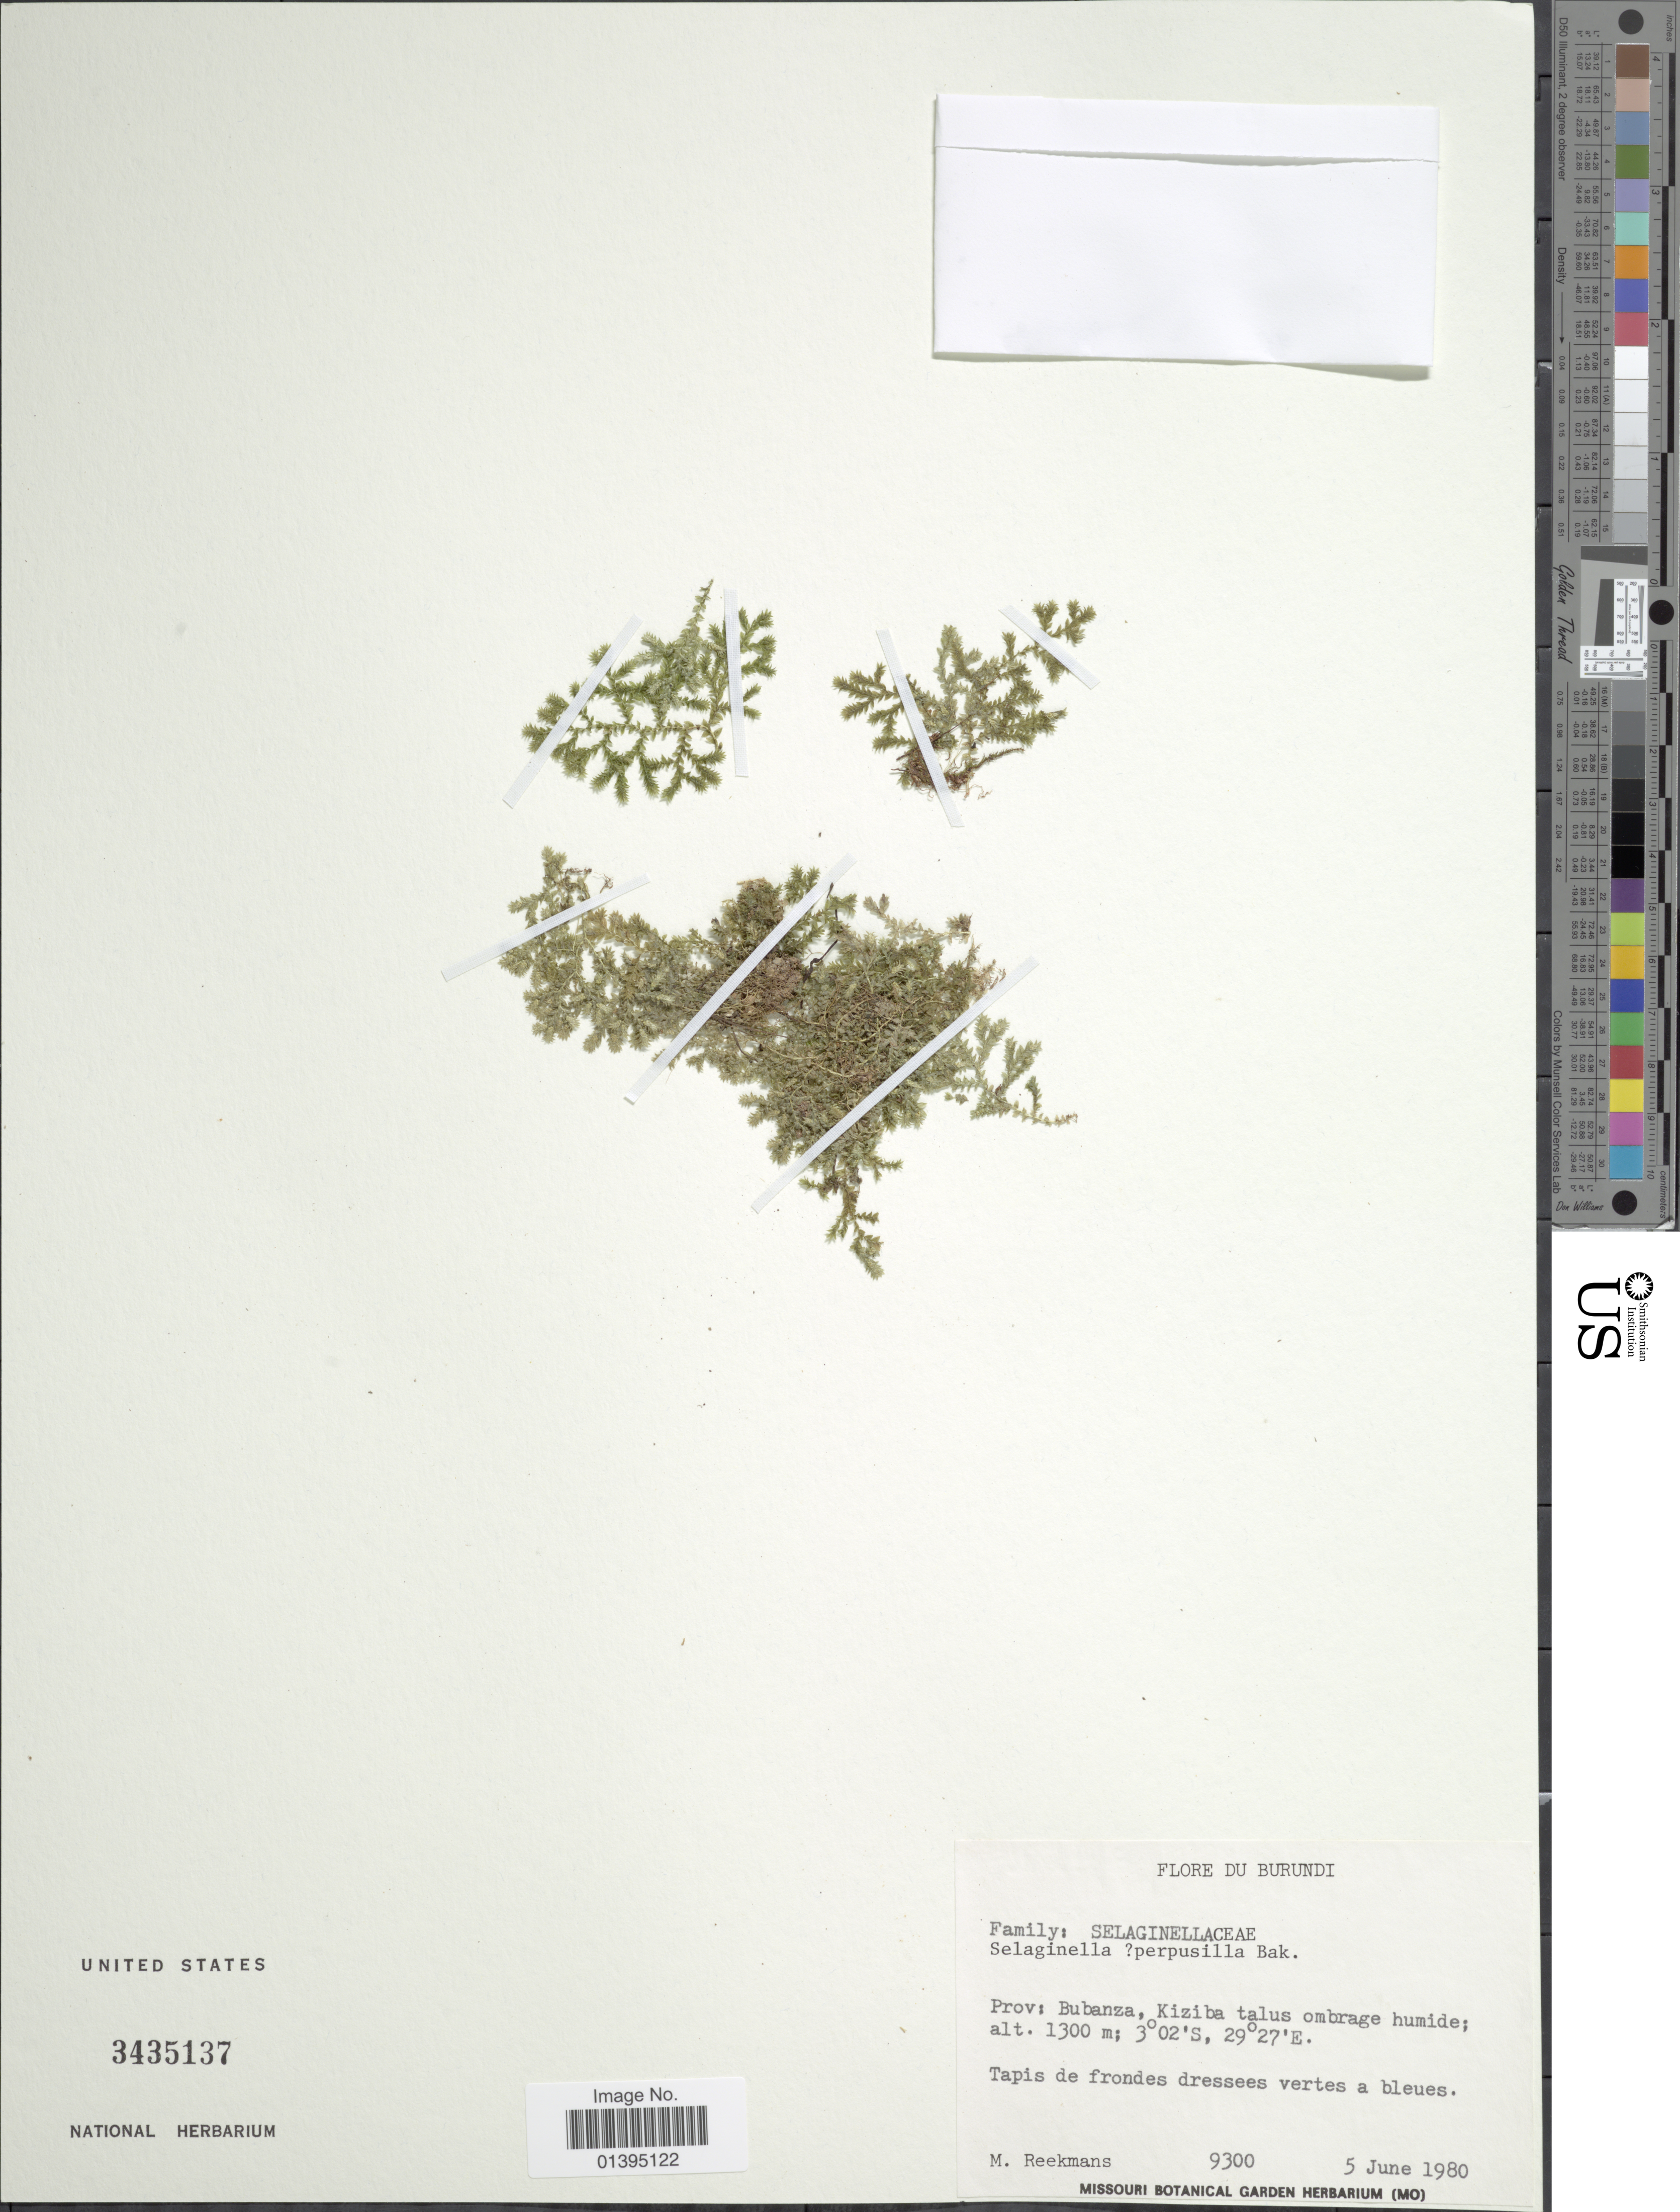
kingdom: Plantae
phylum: Tracheophyta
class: Lycopodiopsida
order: Selaginellales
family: Selaginellaceae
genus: Selaginella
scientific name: Selaginella perpusilla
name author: Baker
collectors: M. Reekmans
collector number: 9300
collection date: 1980-06-05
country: Burundi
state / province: Bubanza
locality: Kizina talus ombrage humide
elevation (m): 1300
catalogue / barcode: US 3435137